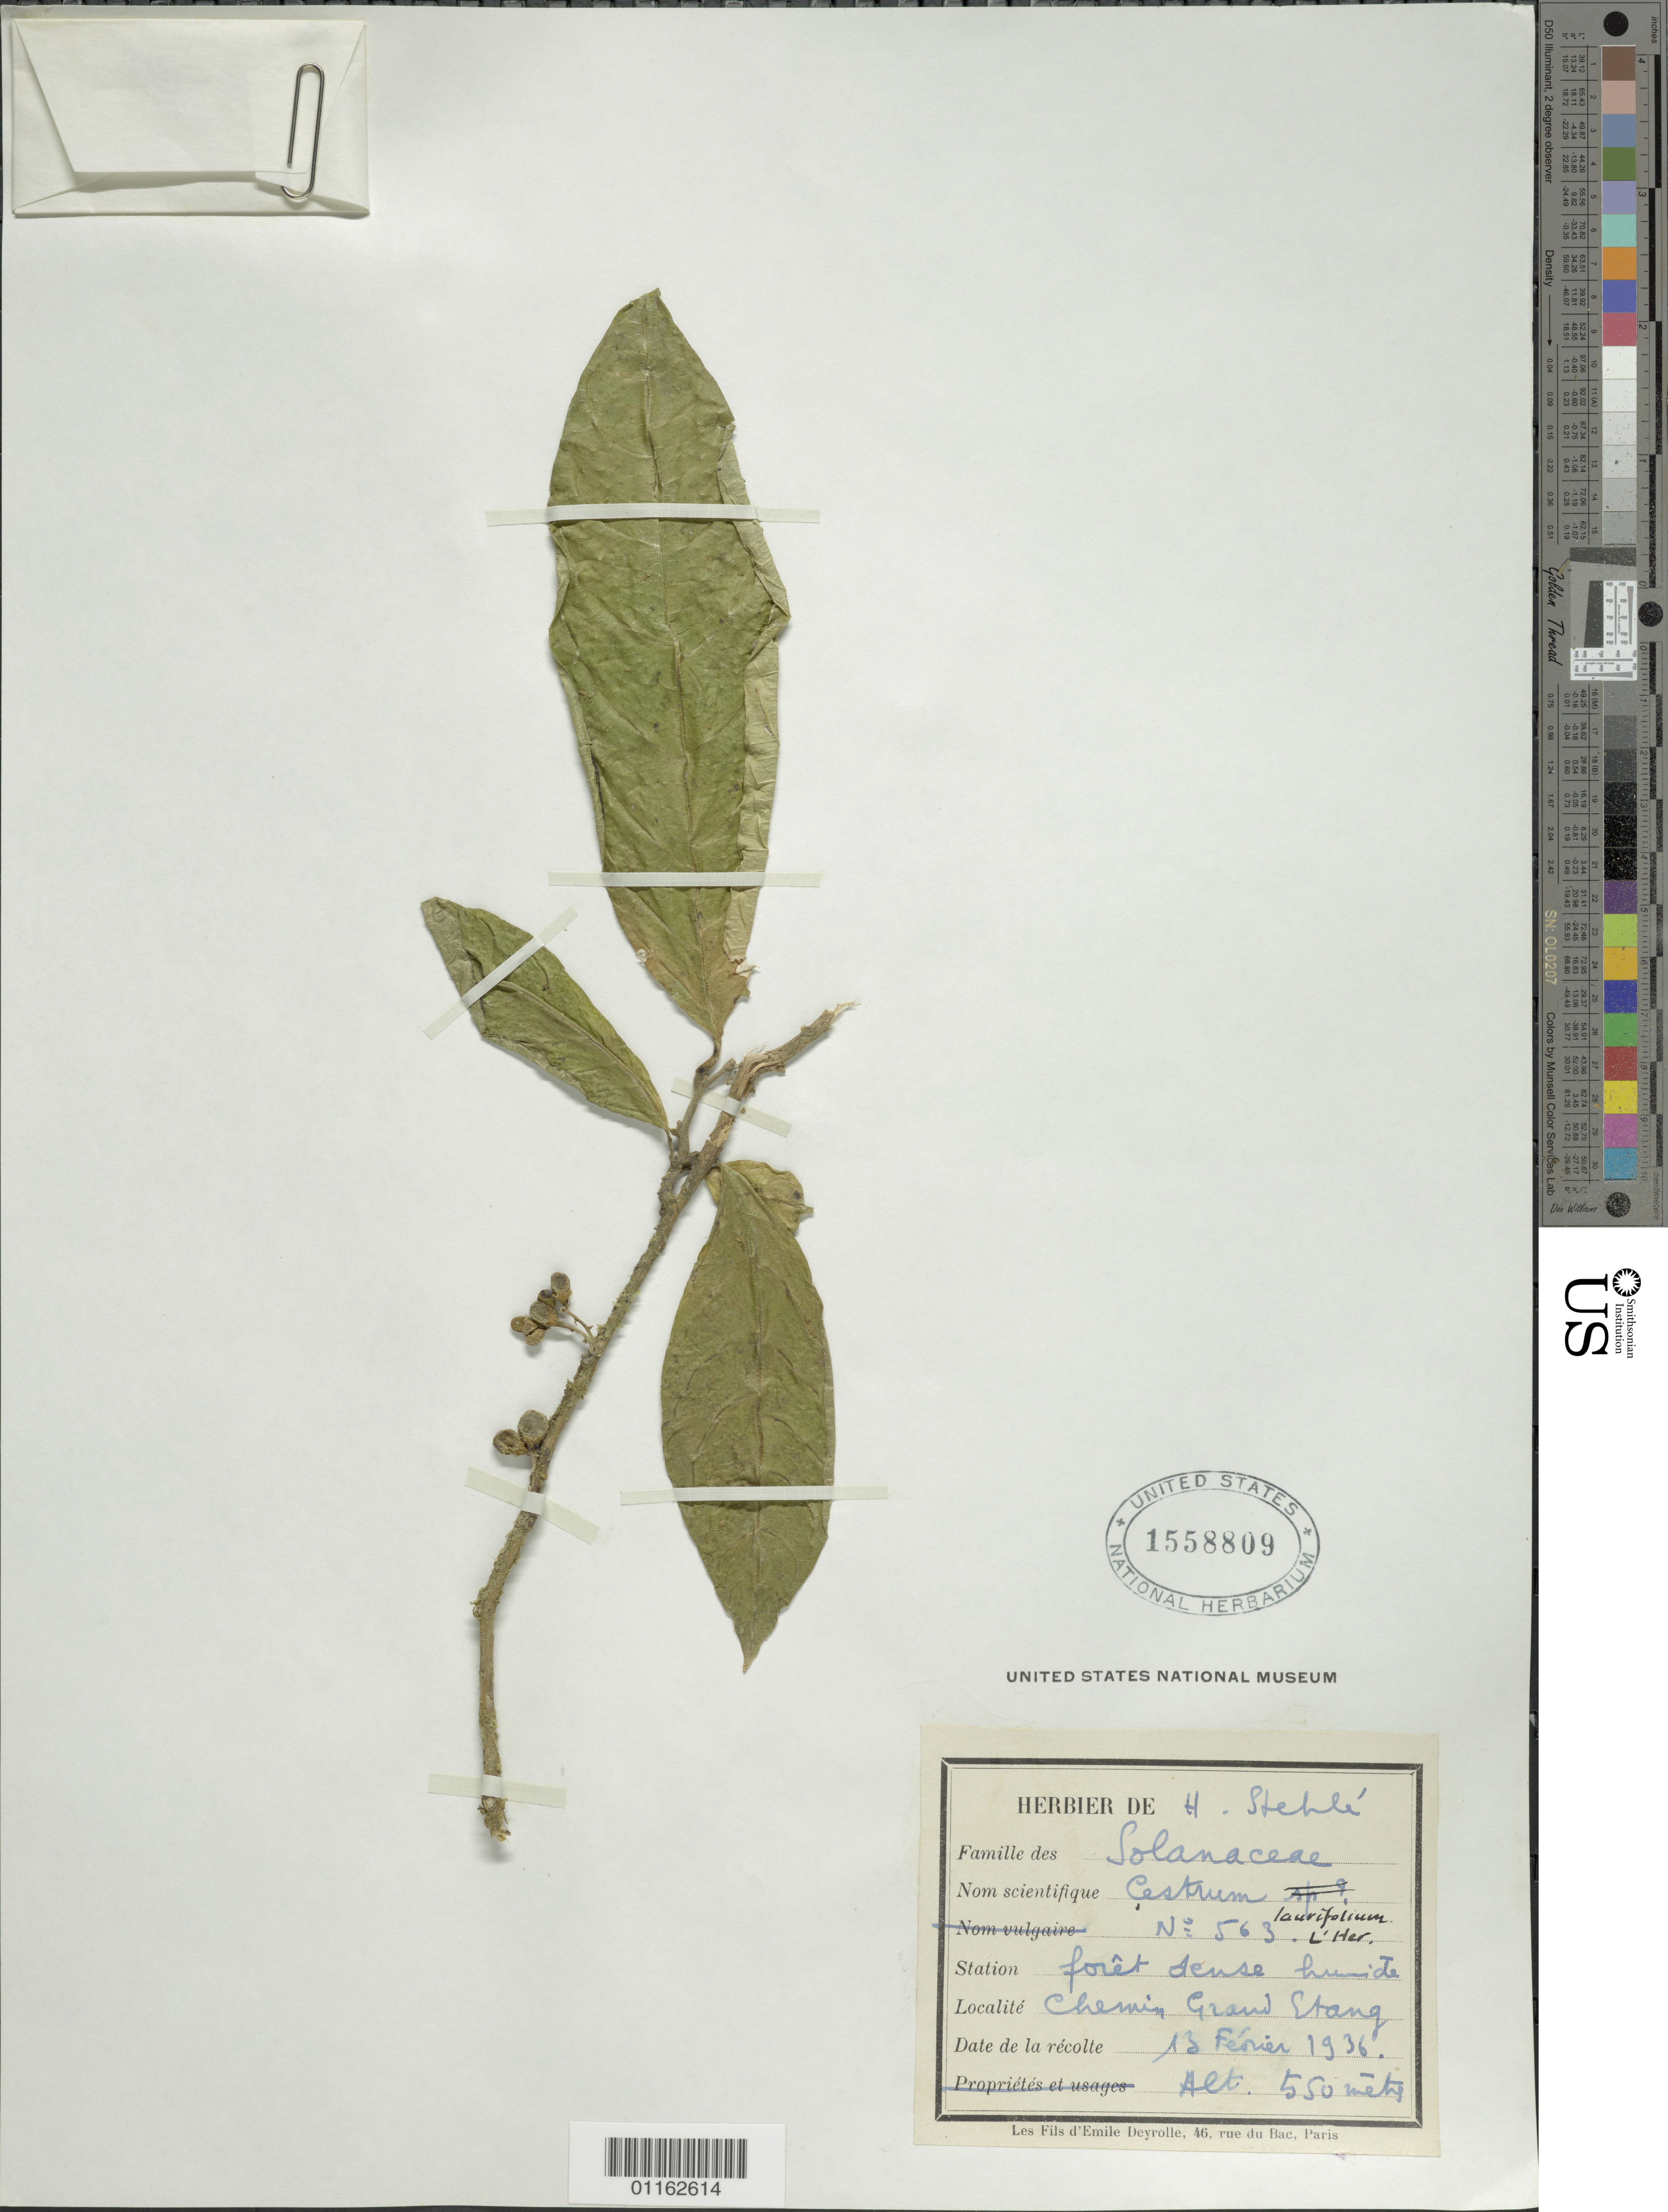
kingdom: Plantae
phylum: Tracheophyta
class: Magnoliopsida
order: Solanales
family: Solanaceae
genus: Cestrum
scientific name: Cestrum megalophyllum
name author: Dunal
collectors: H. Stehlé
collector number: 563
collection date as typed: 13 Feb 1936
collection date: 1936-02-13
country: Guadeloupe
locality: Chemin Grand Etang; dense humid forest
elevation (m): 520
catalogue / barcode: US 1558809